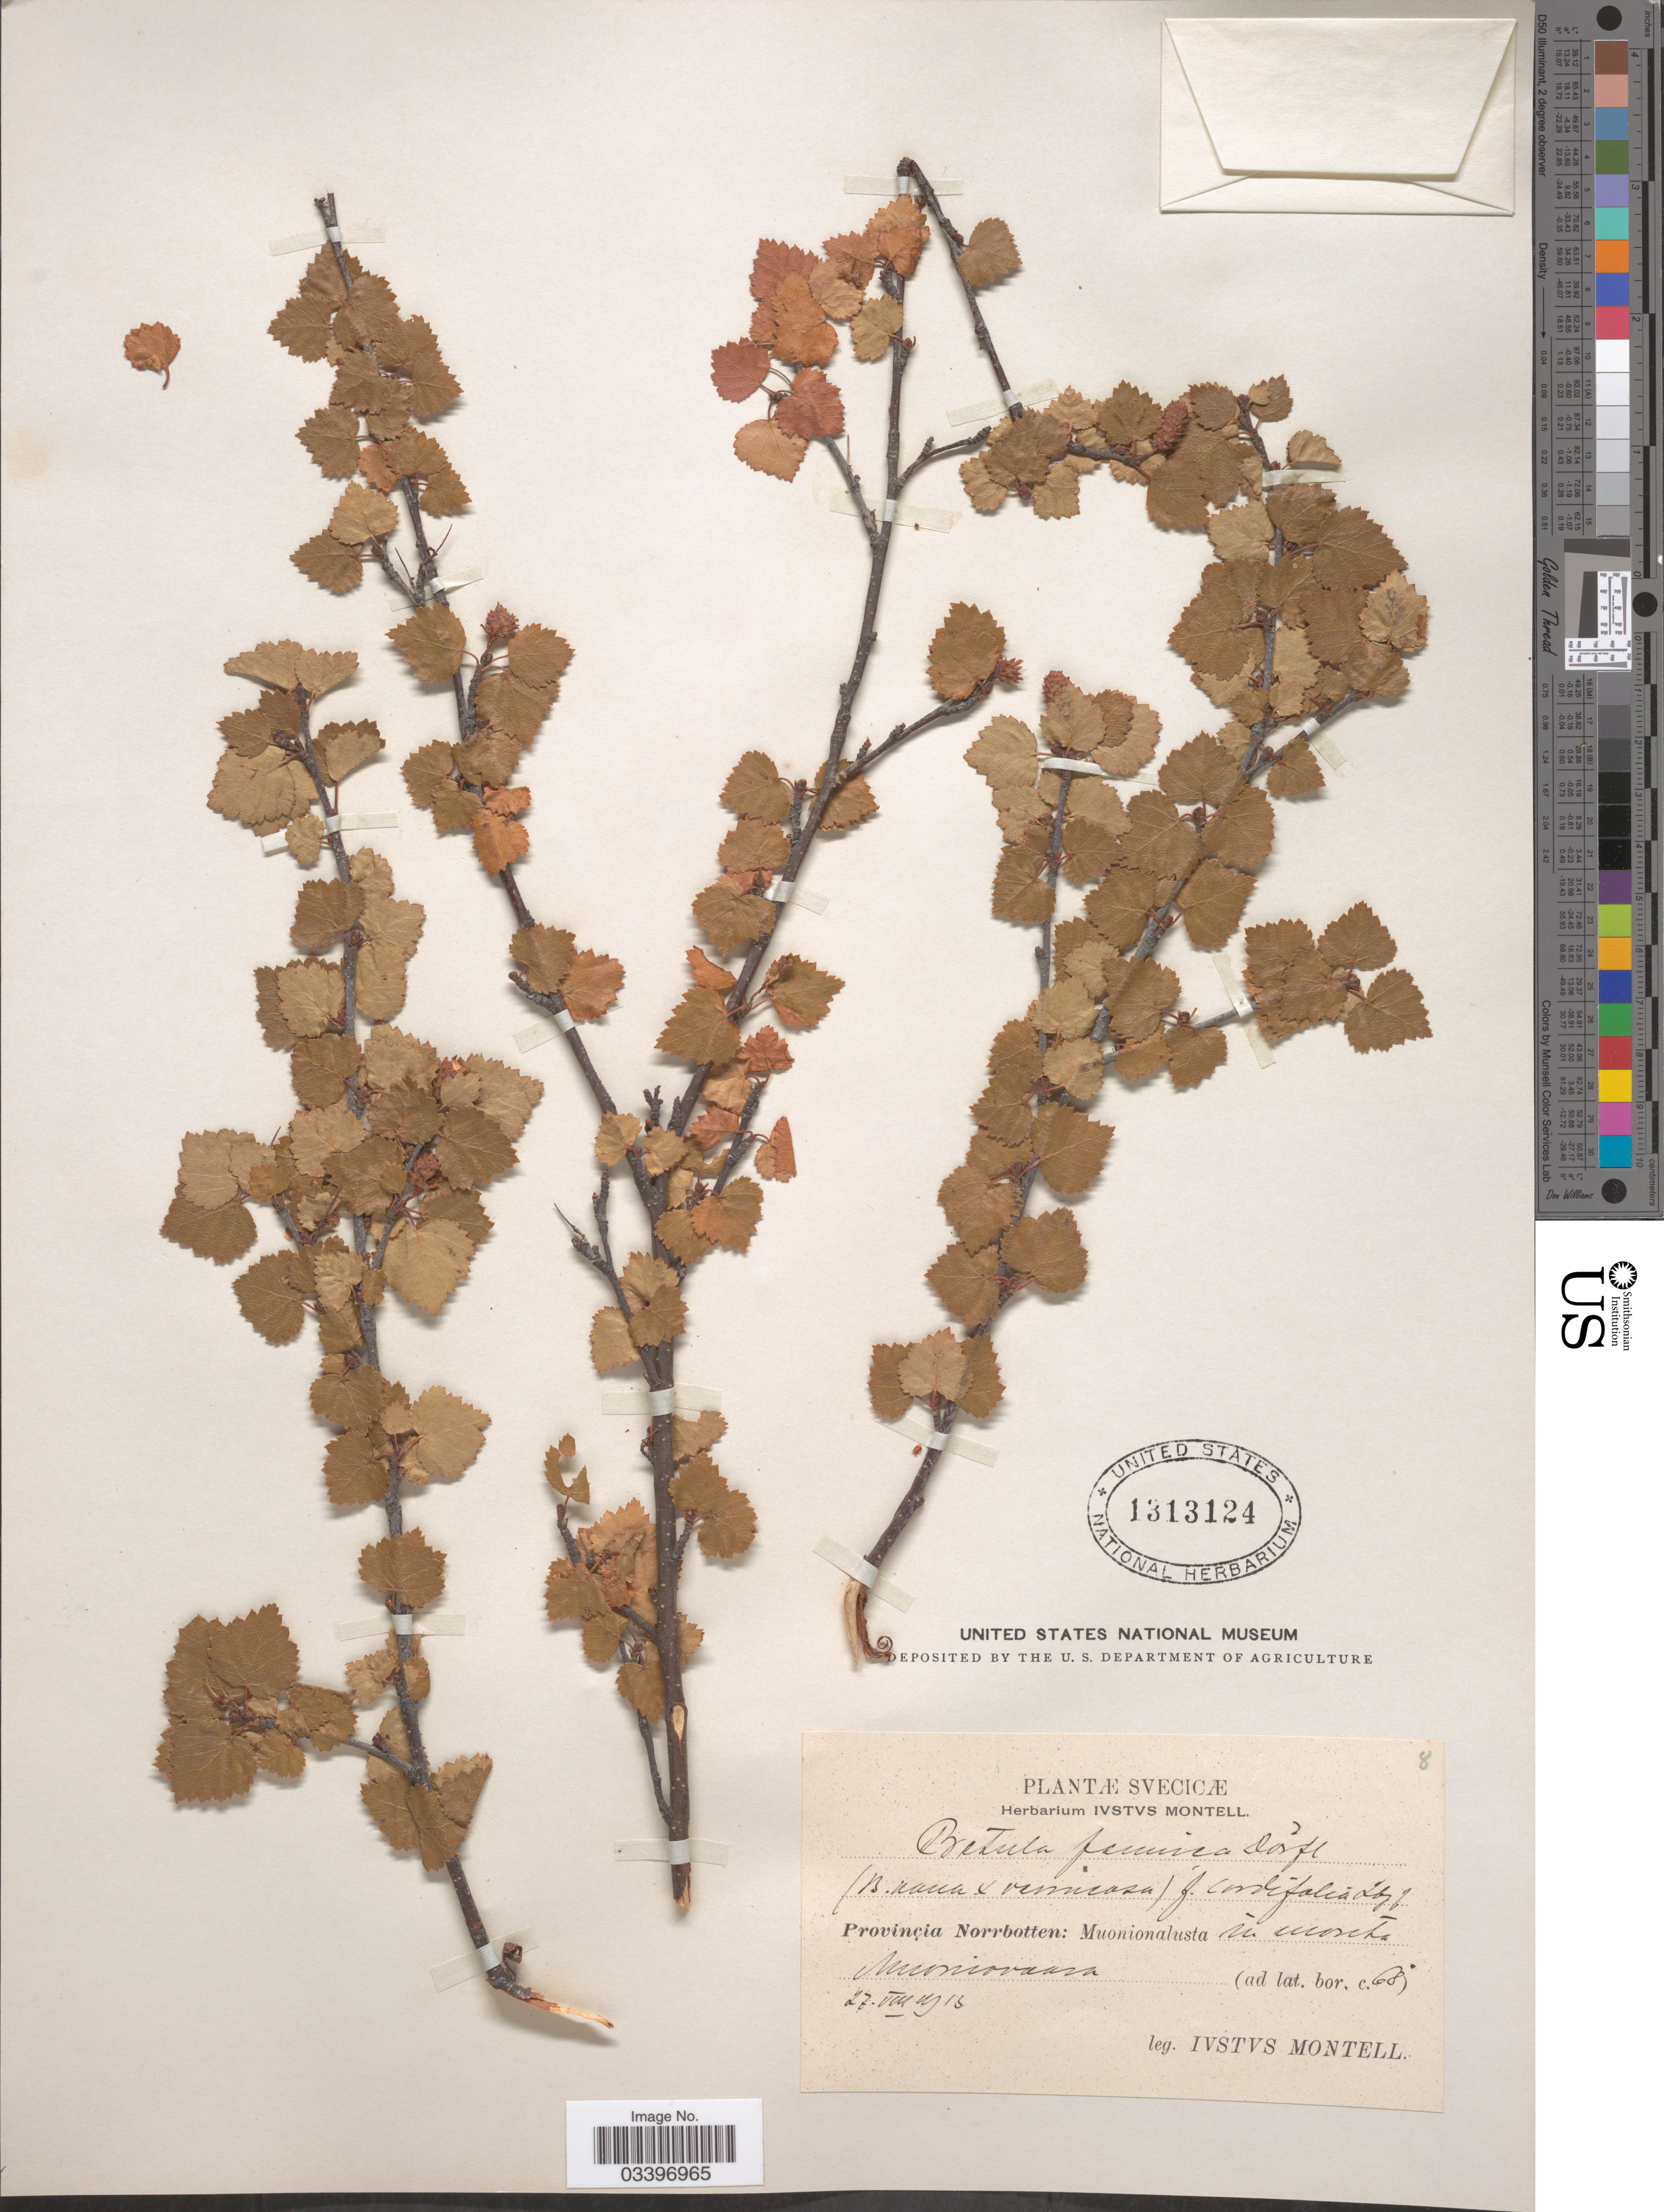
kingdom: Plantae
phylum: Tracheophyta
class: Magnoliopsida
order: Fagales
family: Betulaceae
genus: Betula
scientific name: Betula cerifer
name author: (Hickel & A. Camus) A. Camus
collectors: I. Montell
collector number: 8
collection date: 1915-08-27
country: Sweden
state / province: Norrbotten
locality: Svecicæ. Muonionalusta in moscha Muoniovaara.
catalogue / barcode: US 1313124